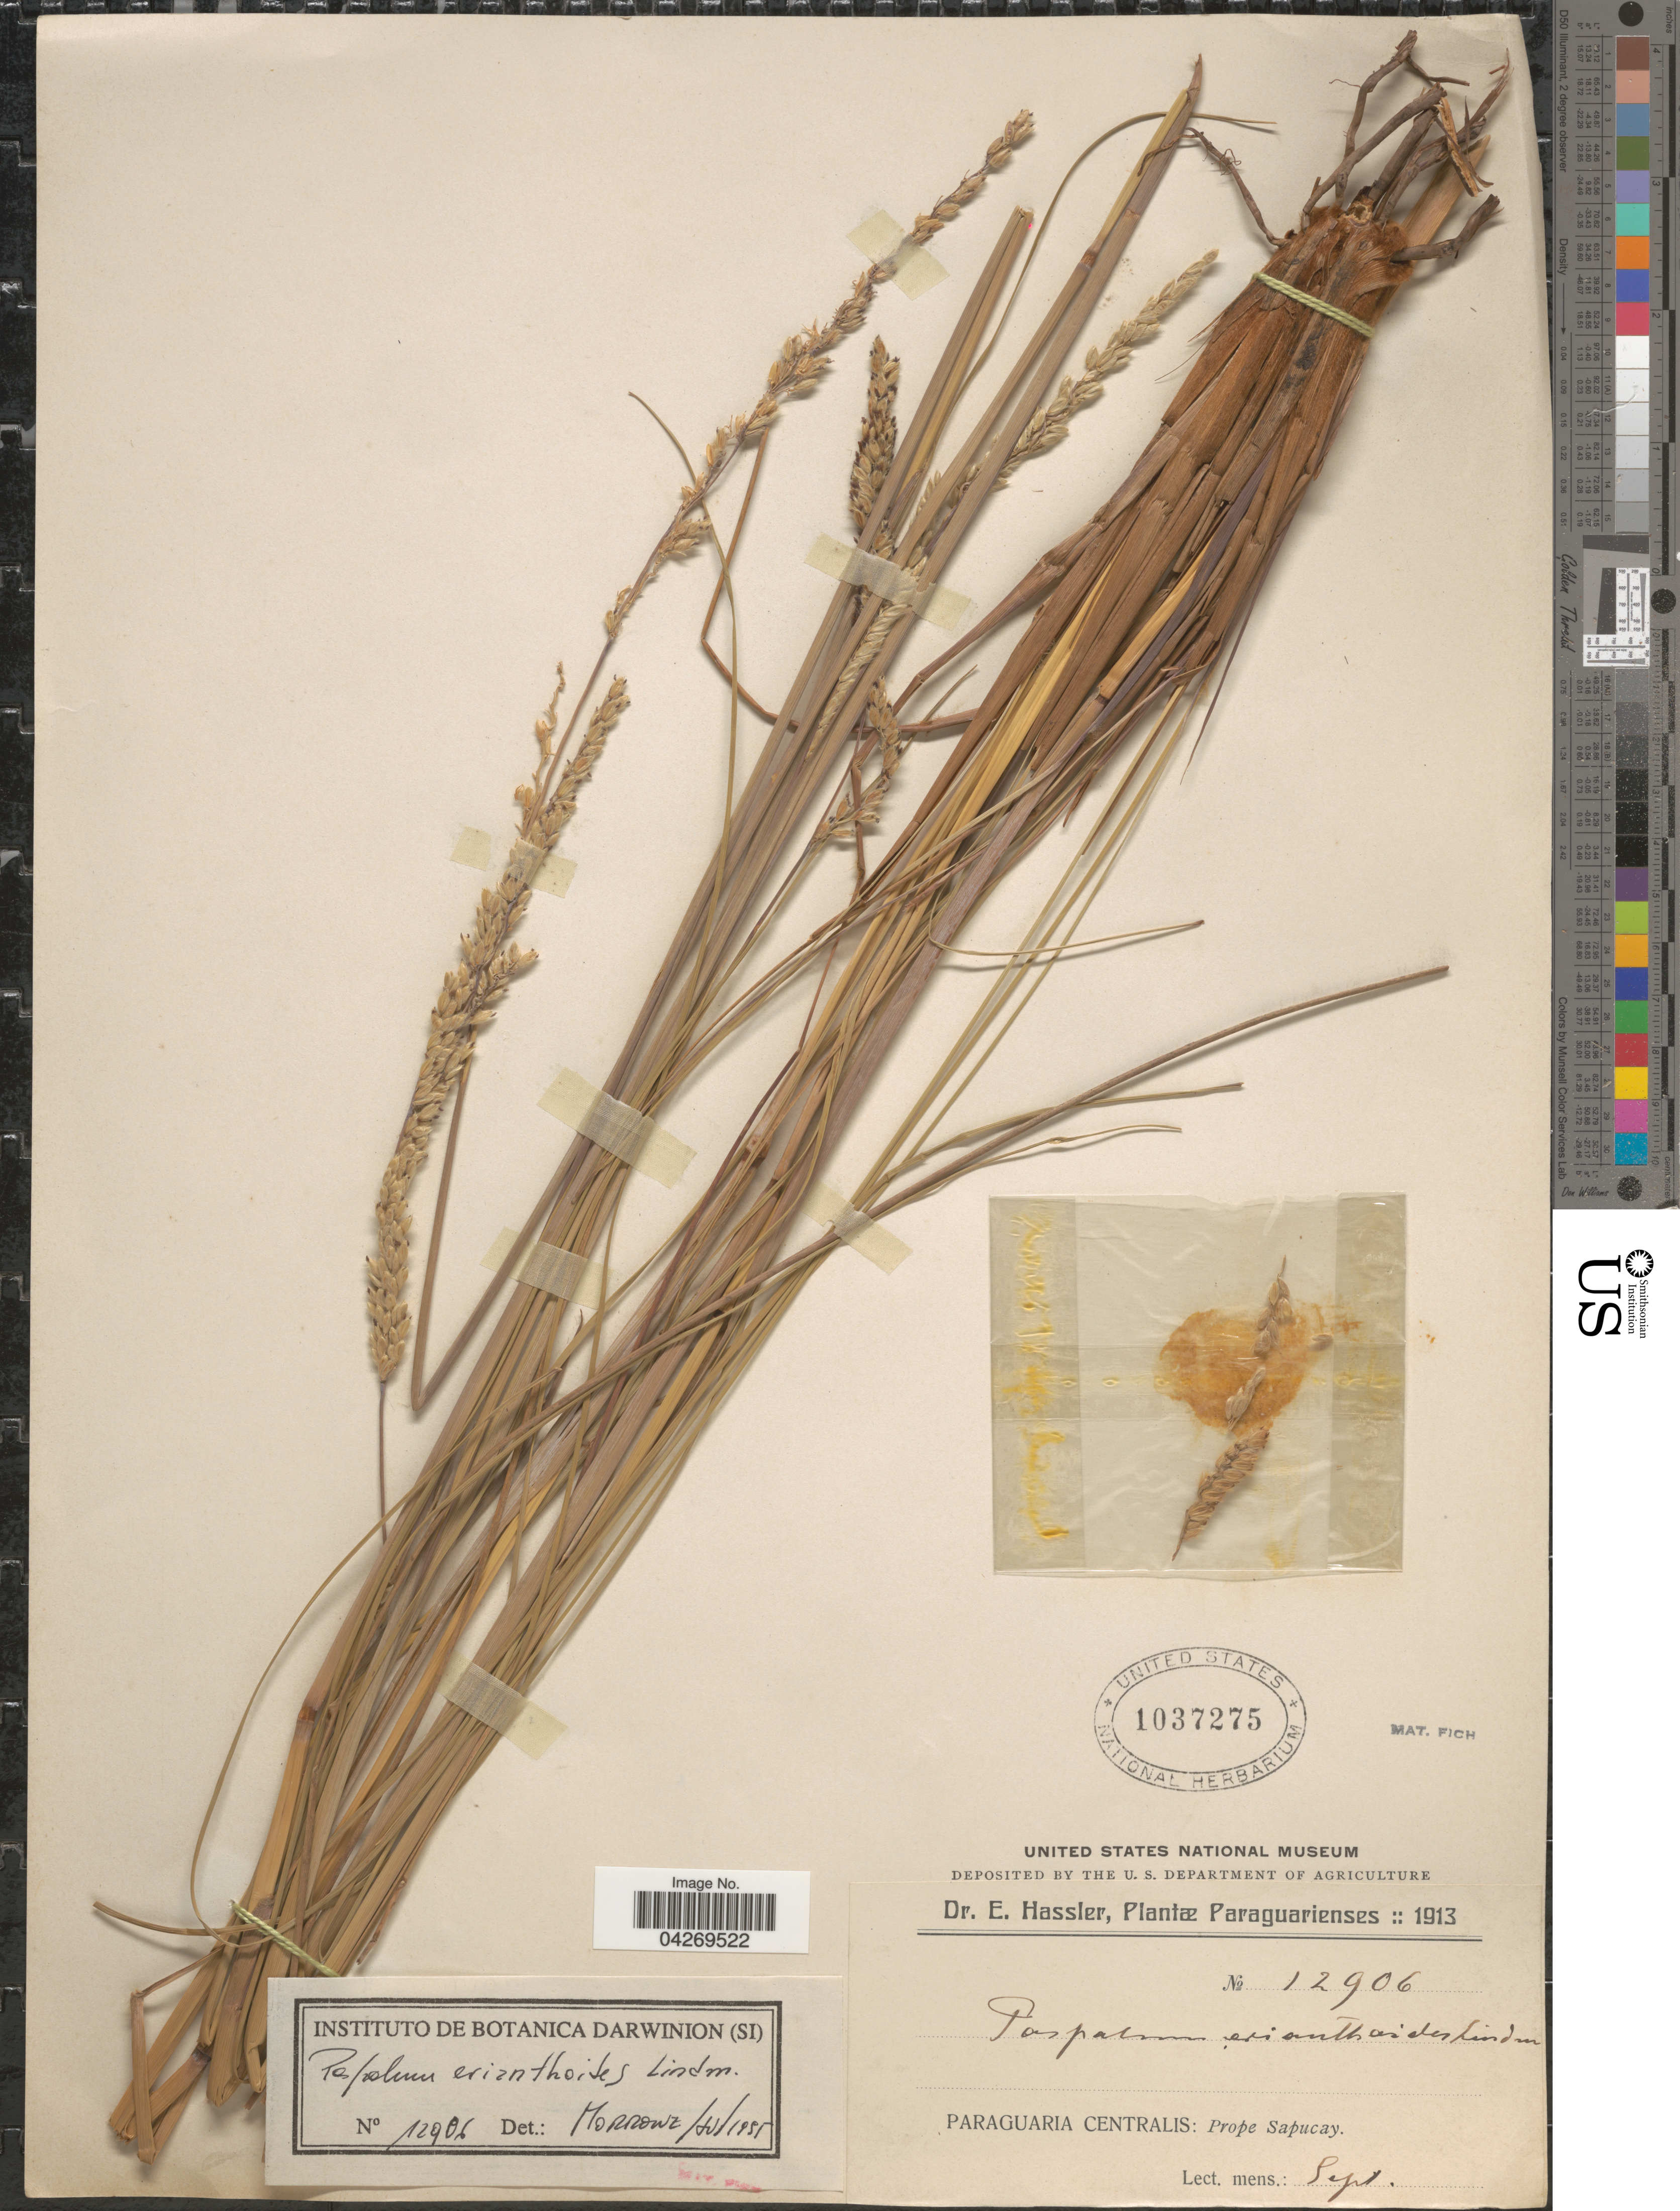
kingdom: Plantae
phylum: Tracheophyta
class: Liliopsida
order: Poales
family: Poaceae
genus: Paspalum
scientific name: Paspalum erianthoides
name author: Lindm.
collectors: E. Hassler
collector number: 12906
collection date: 1913-09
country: Paraguay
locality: Paraguaria Centralis: Prope Sapucay.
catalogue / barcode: US 1037275